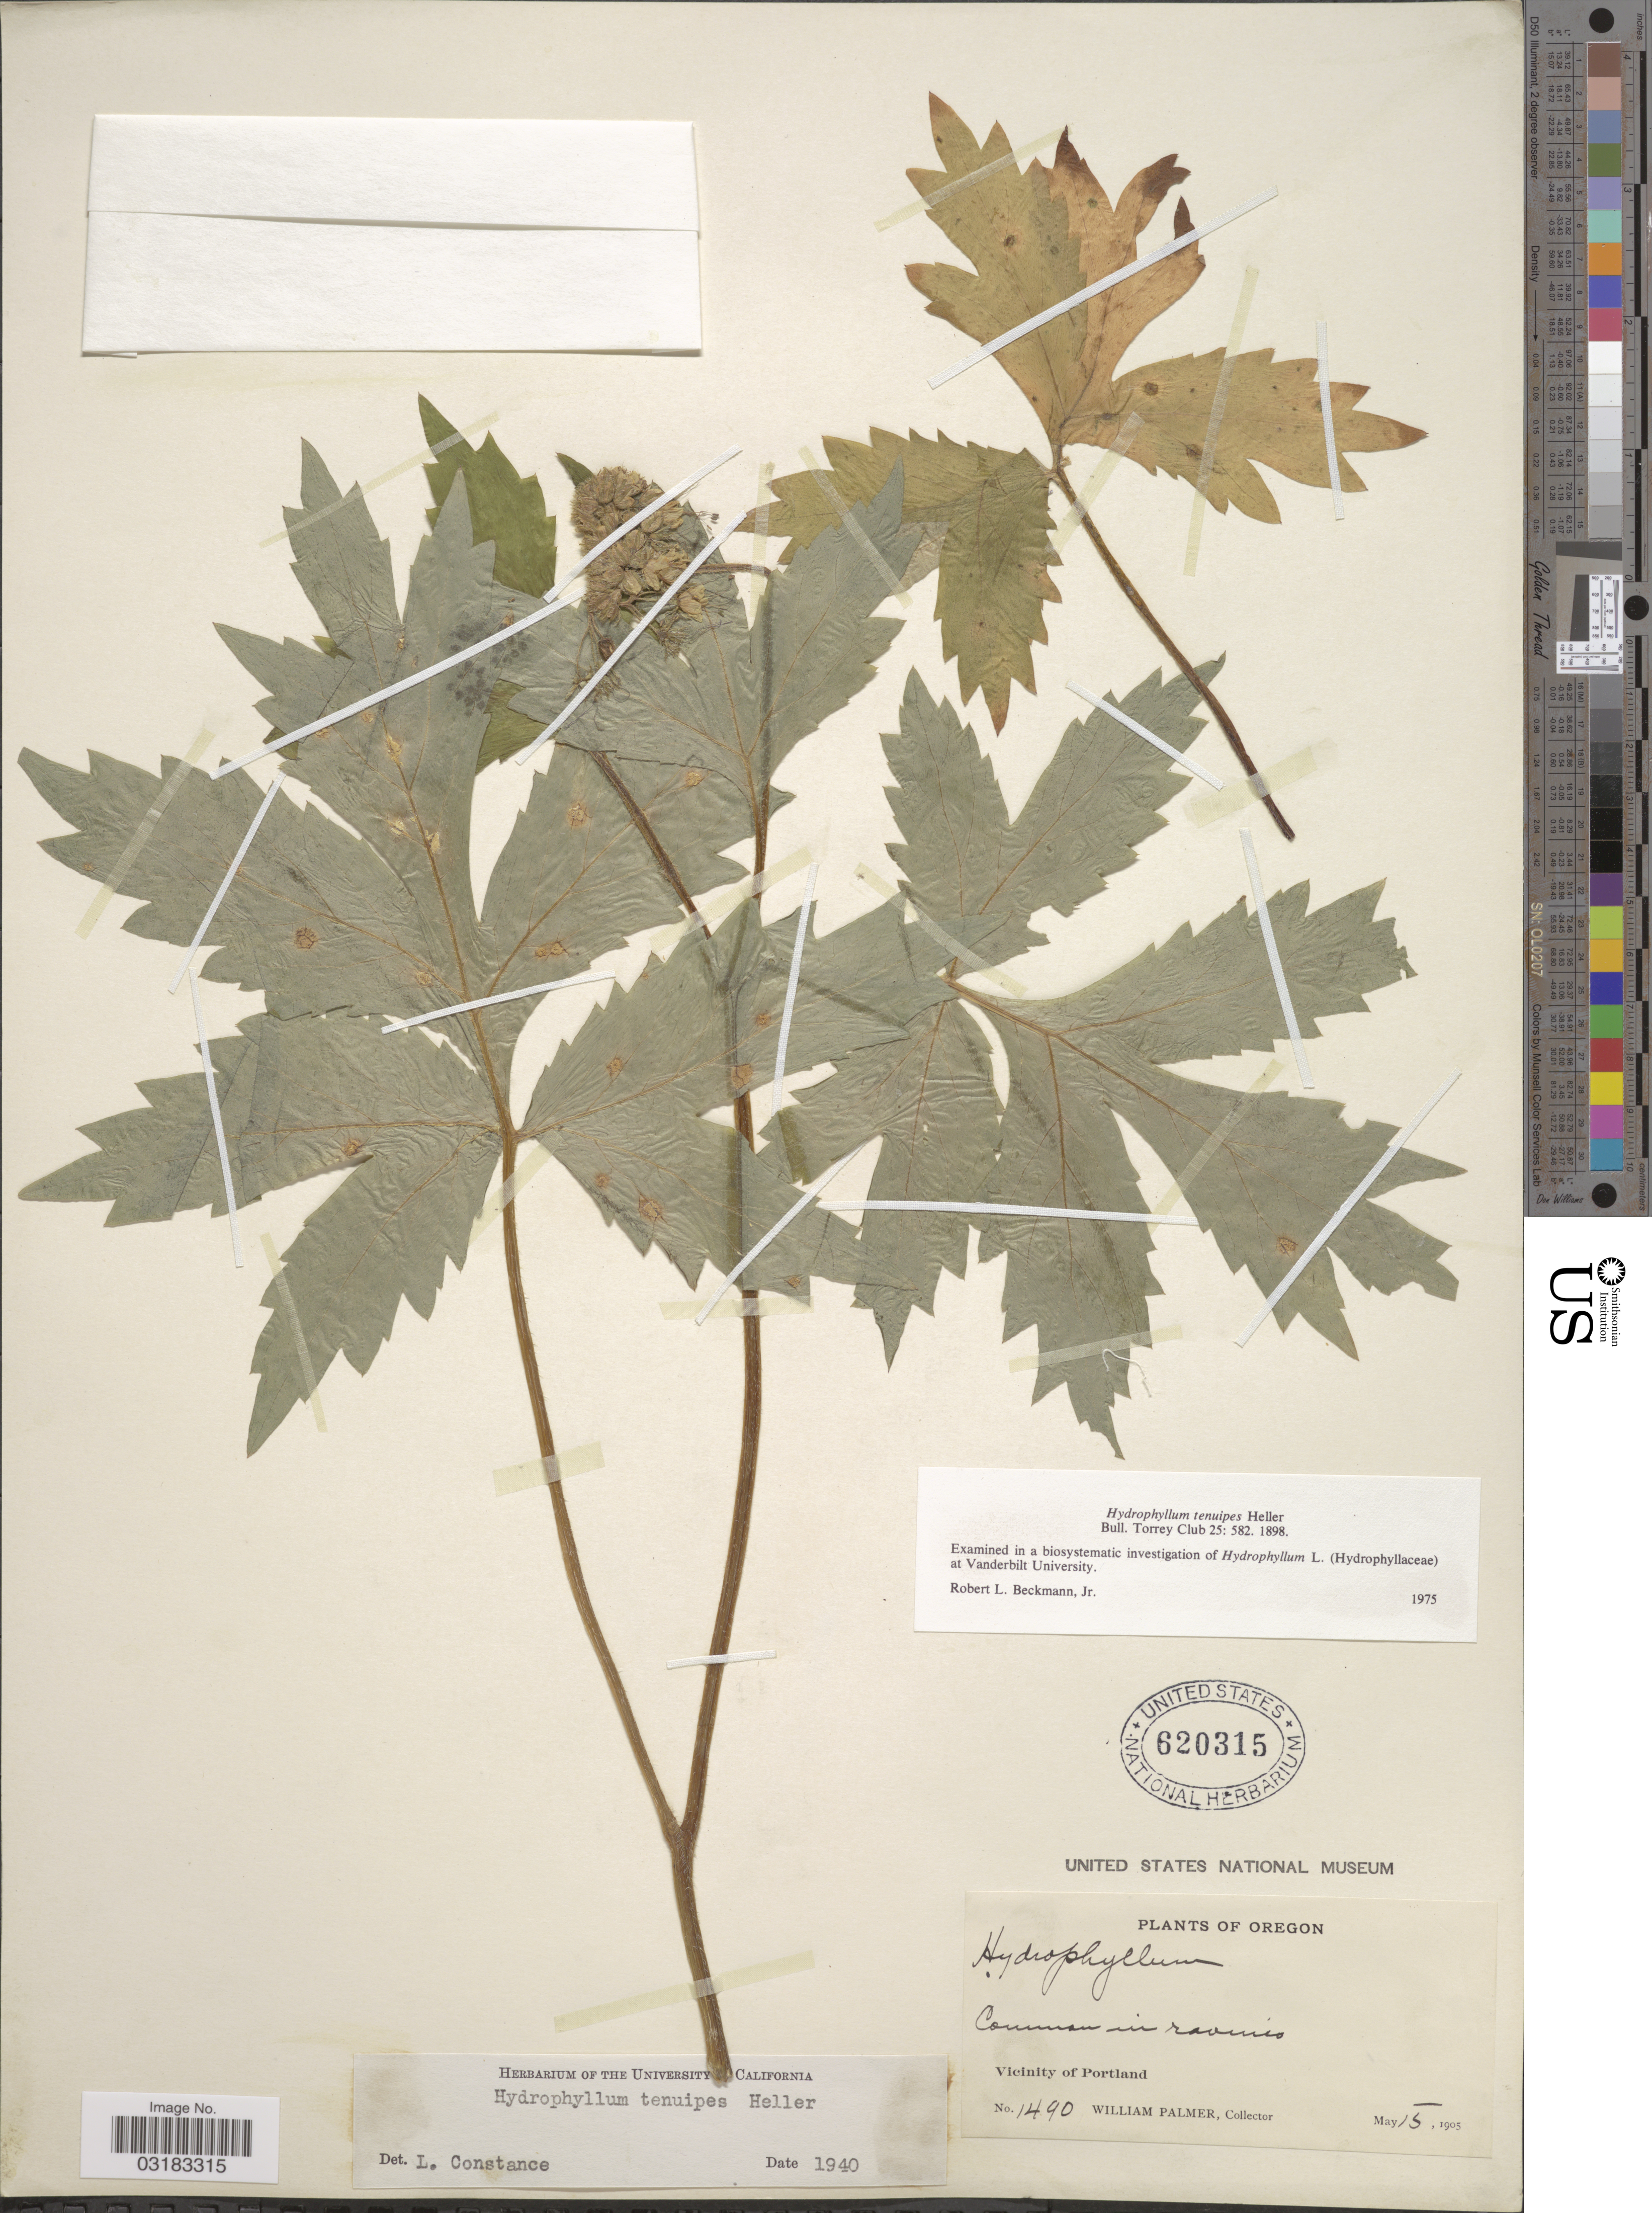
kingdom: Plantae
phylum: Tracheophyta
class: Magnoliopsida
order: Boraginales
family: Hydrophyllaceae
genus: Hydrophyllum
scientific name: Hydrophyllum tenuipes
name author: A. Heller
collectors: W. Palmer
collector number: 1490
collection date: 1905-05-15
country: United States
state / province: Oregon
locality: Vicinity of Portland.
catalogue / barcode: US 620315